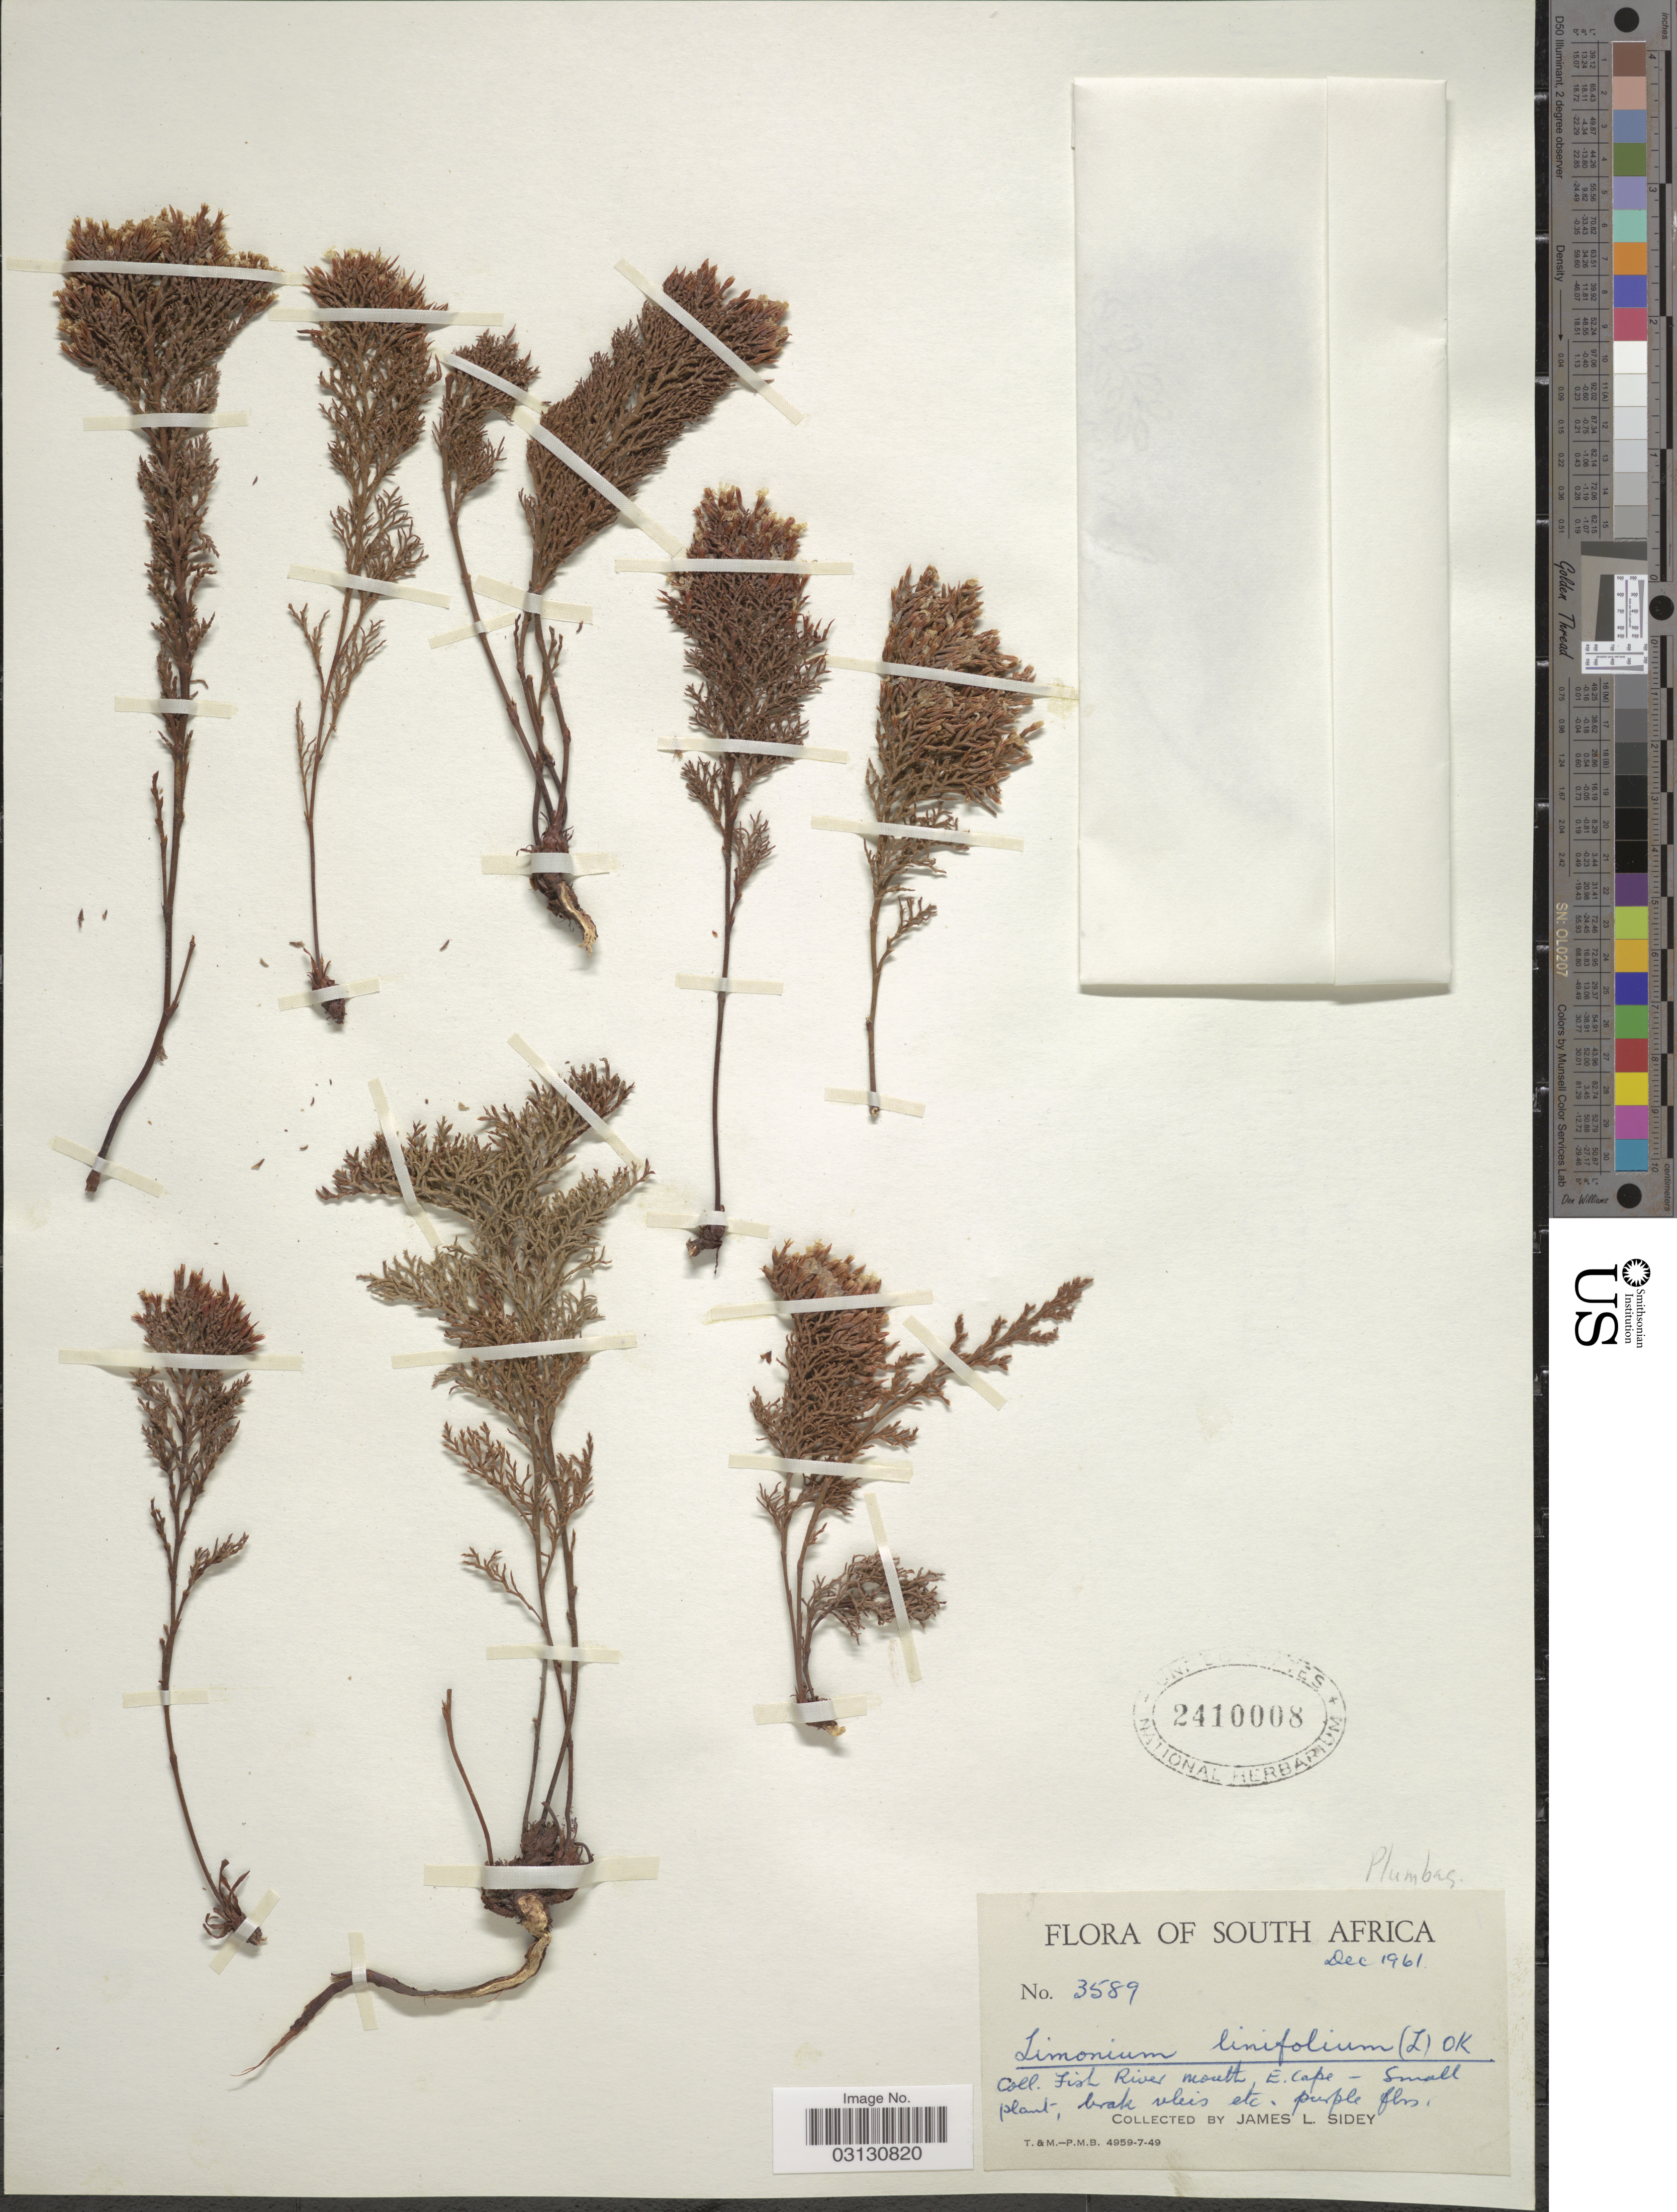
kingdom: Plantae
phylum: Tracheophyta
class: Magnoliopsida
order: Caryophyllales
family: Plumbaginaceae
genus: Limonium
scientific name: Limonium linifolium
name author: (L. f.) Kuntze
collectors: J. L. Sidey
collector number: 3589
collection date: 1961-12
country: South Africa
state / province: Eastern Cape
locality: Fish River mouth, E. Cape.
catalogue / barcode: US 2410008